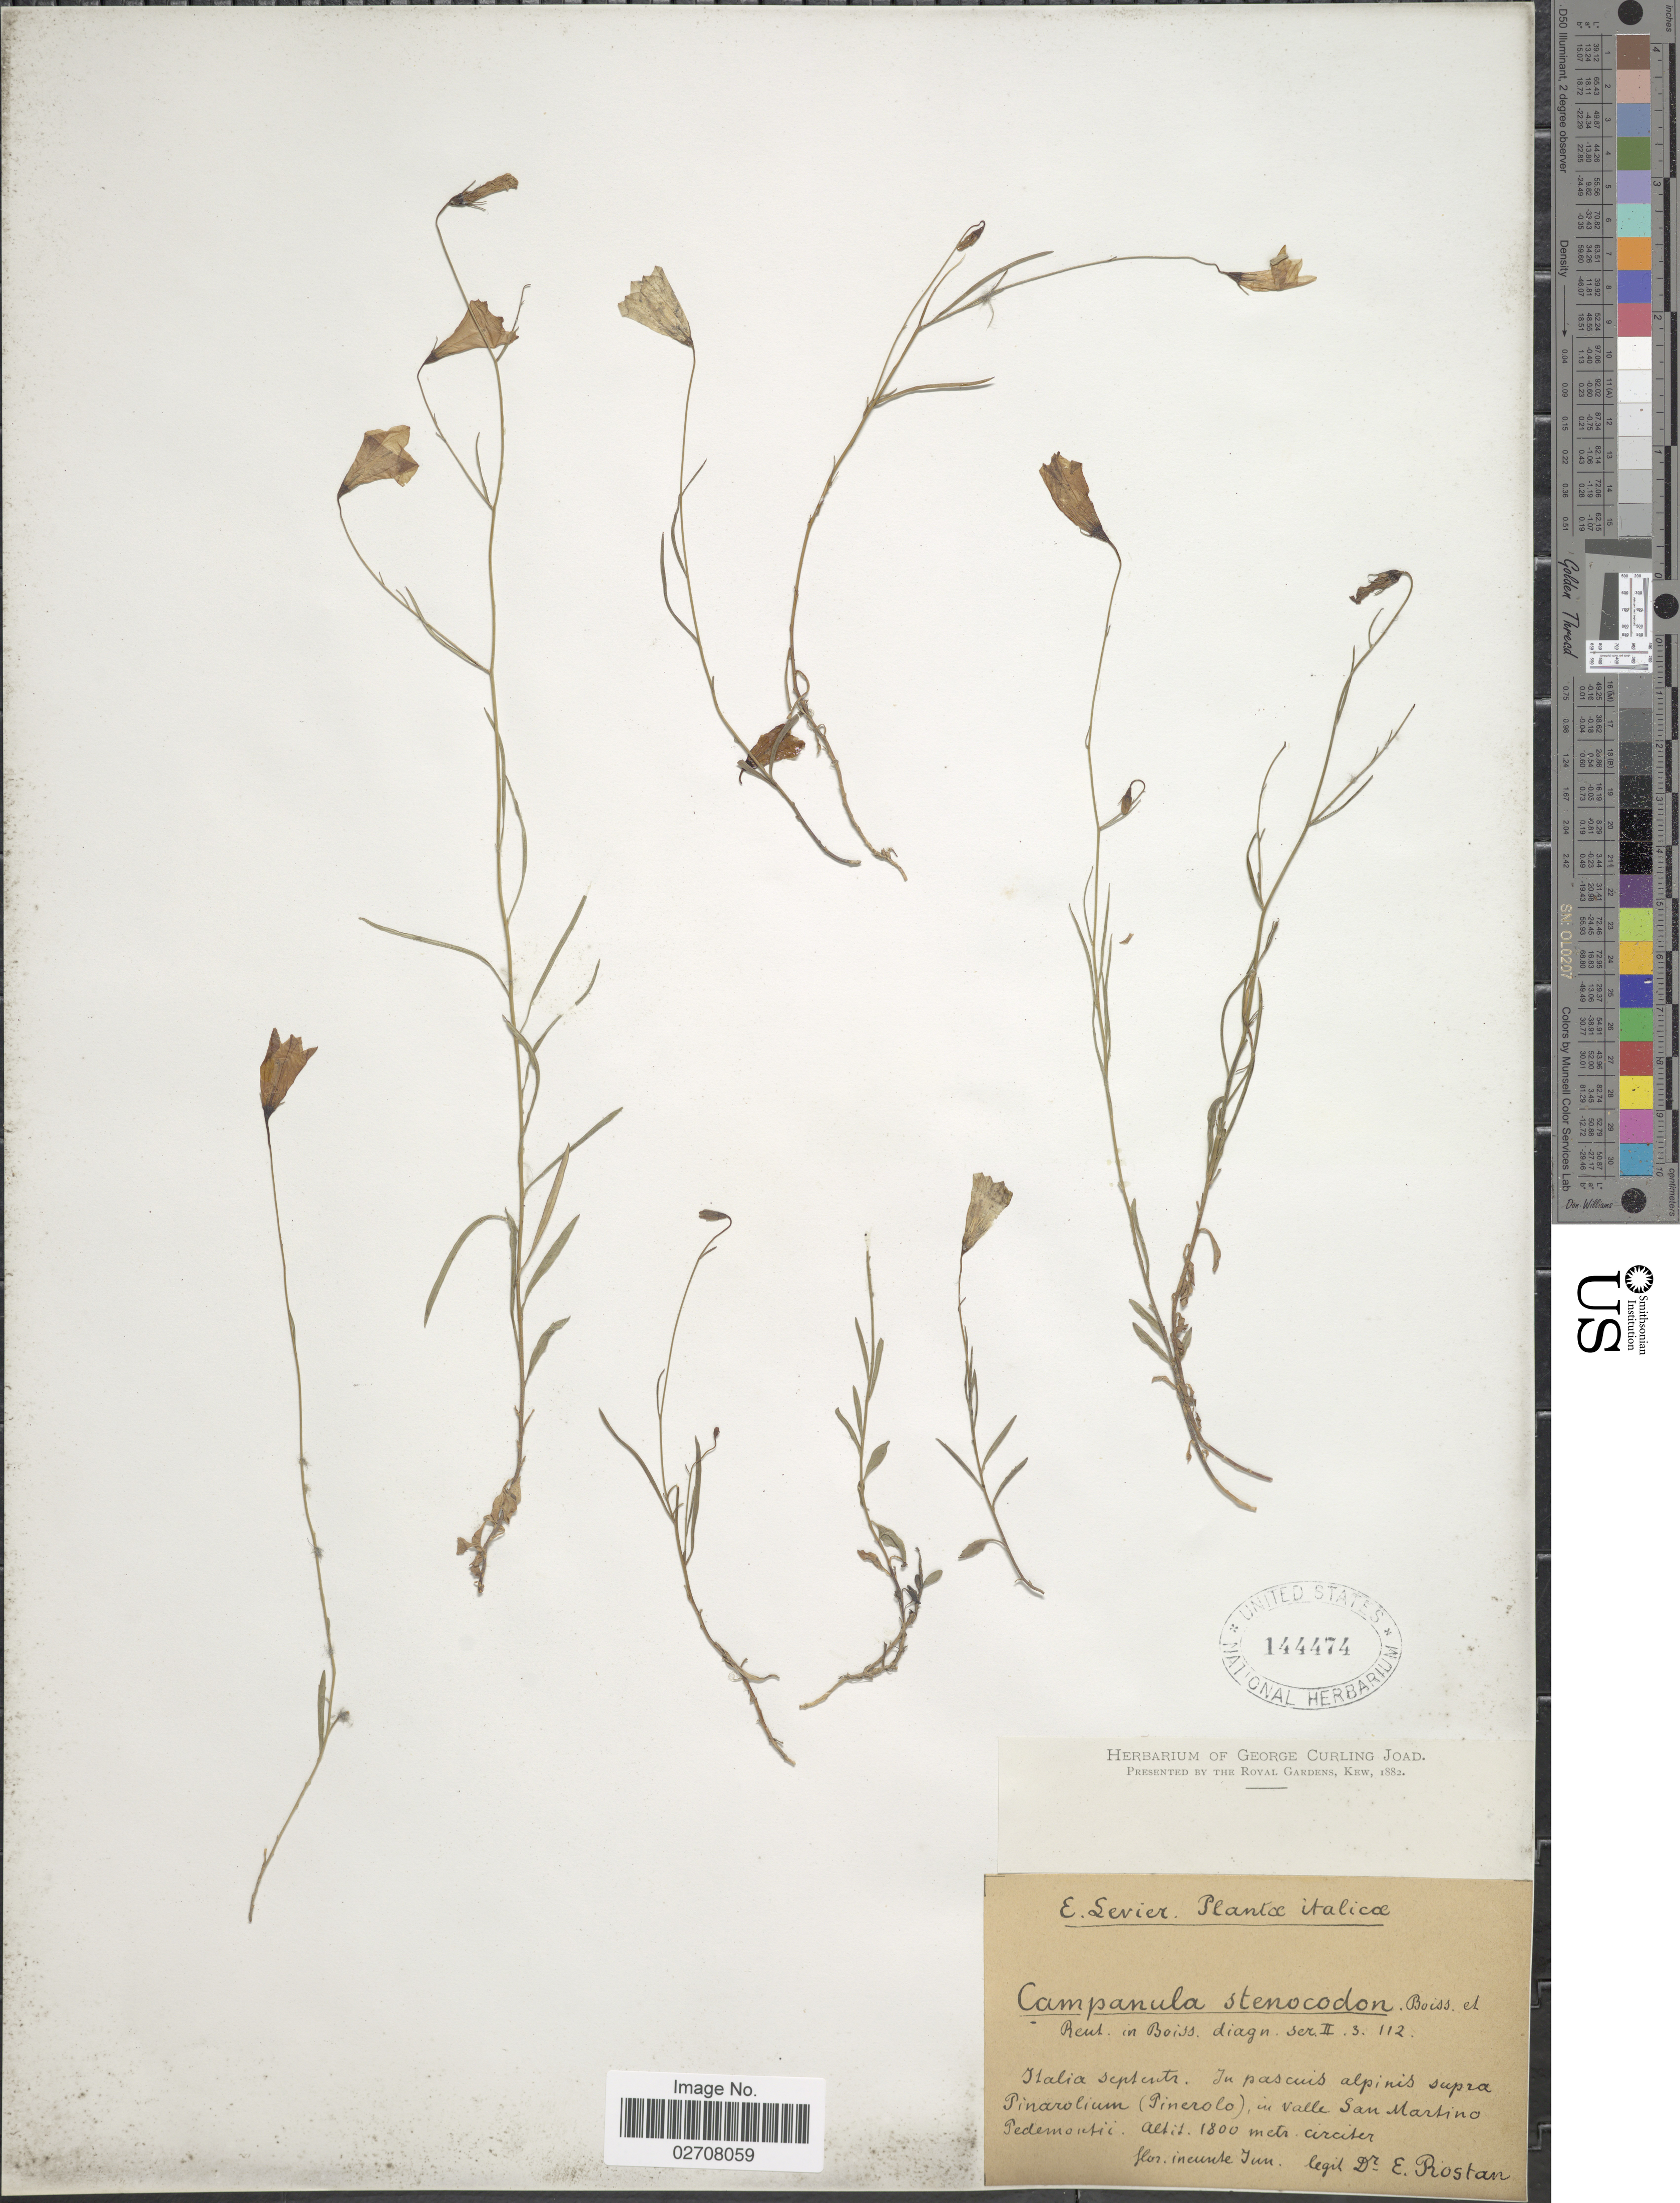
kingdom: Plantae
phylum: Tracheophyta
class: Magnoliopsida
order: Asterales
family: Campanulaceae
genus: Campanula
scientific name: Campanula stenocodon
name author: Boiss. & Reut.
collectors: E. Rostan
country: Italy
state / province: Piedmont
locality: Italia septentr. In pascuis alpinis supra Pinarolium (Pinerolo), in valle San Martino Pedemontii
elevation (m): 1800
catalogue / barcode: US 144474